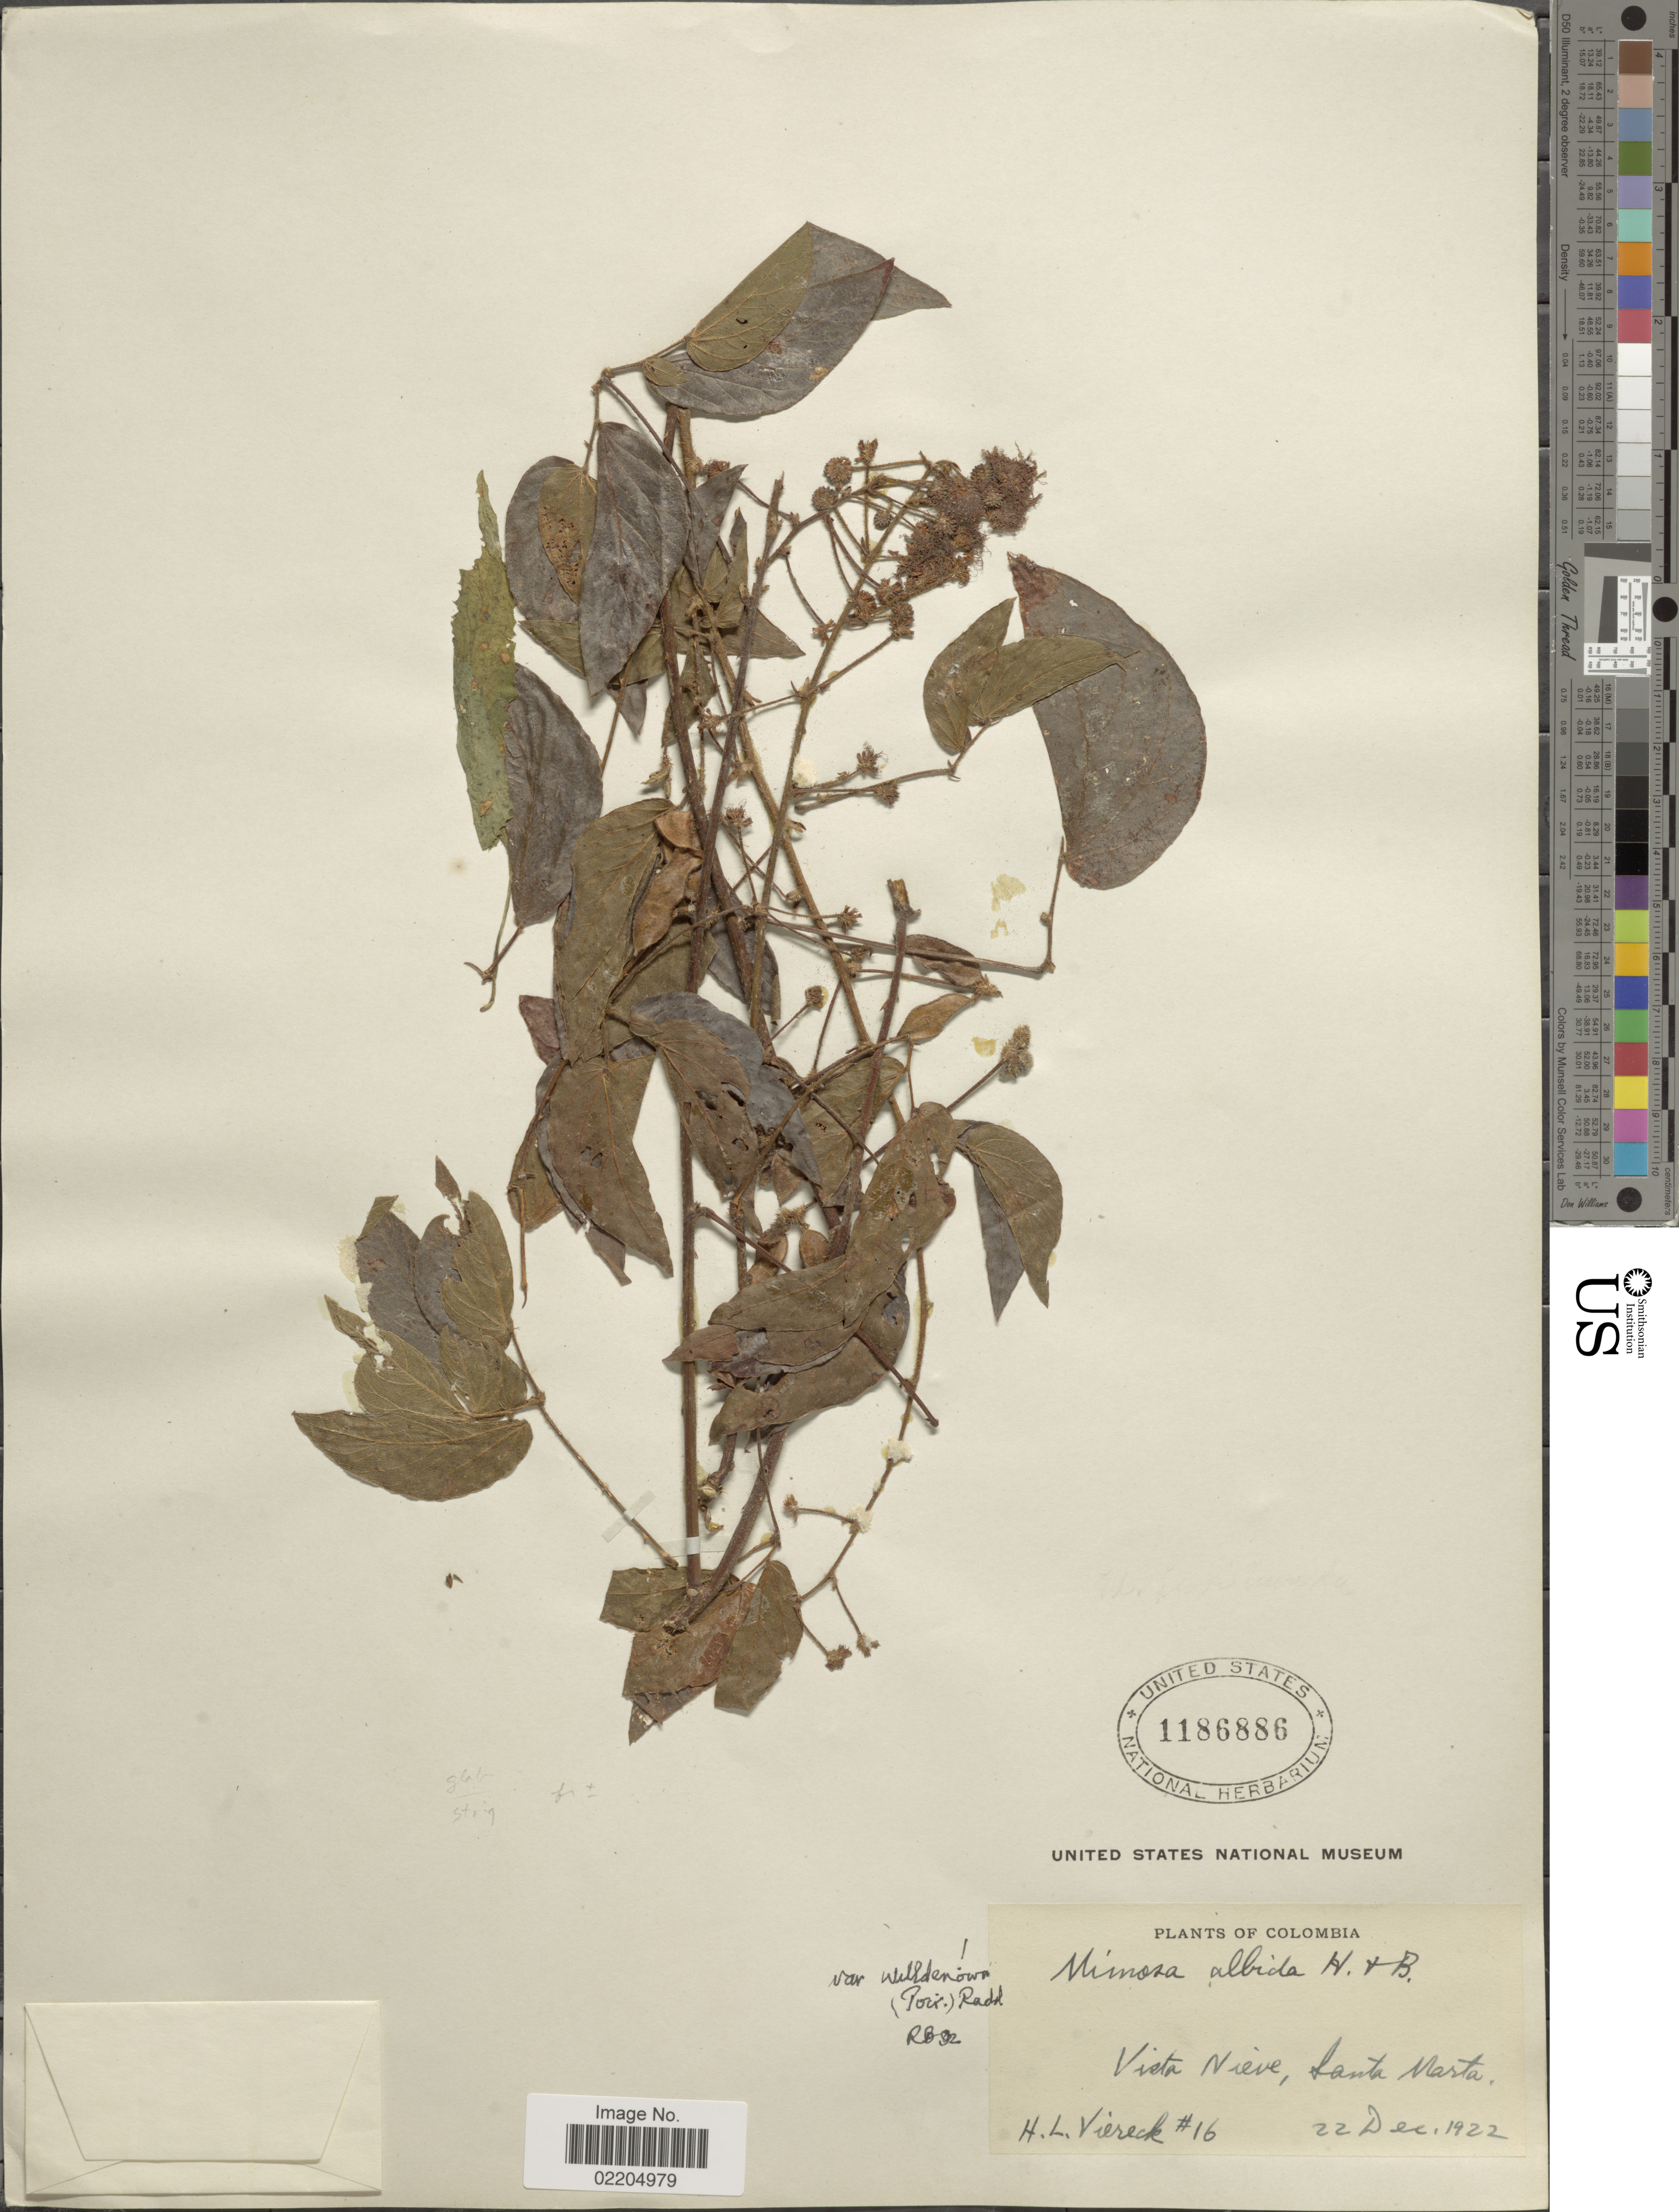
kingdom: Plantae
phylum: Tracheophyta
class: Magnoliopsida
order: Fabales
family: Fabaceae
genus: Mimosa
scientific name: Mimosa albida var. willdenowii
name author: (Poir.) Rudd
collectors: H. L. Viereck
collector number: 16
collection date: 1922-12-22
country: Colombia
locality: Vista Nieve, Santa Norte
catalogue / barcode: US 1186886